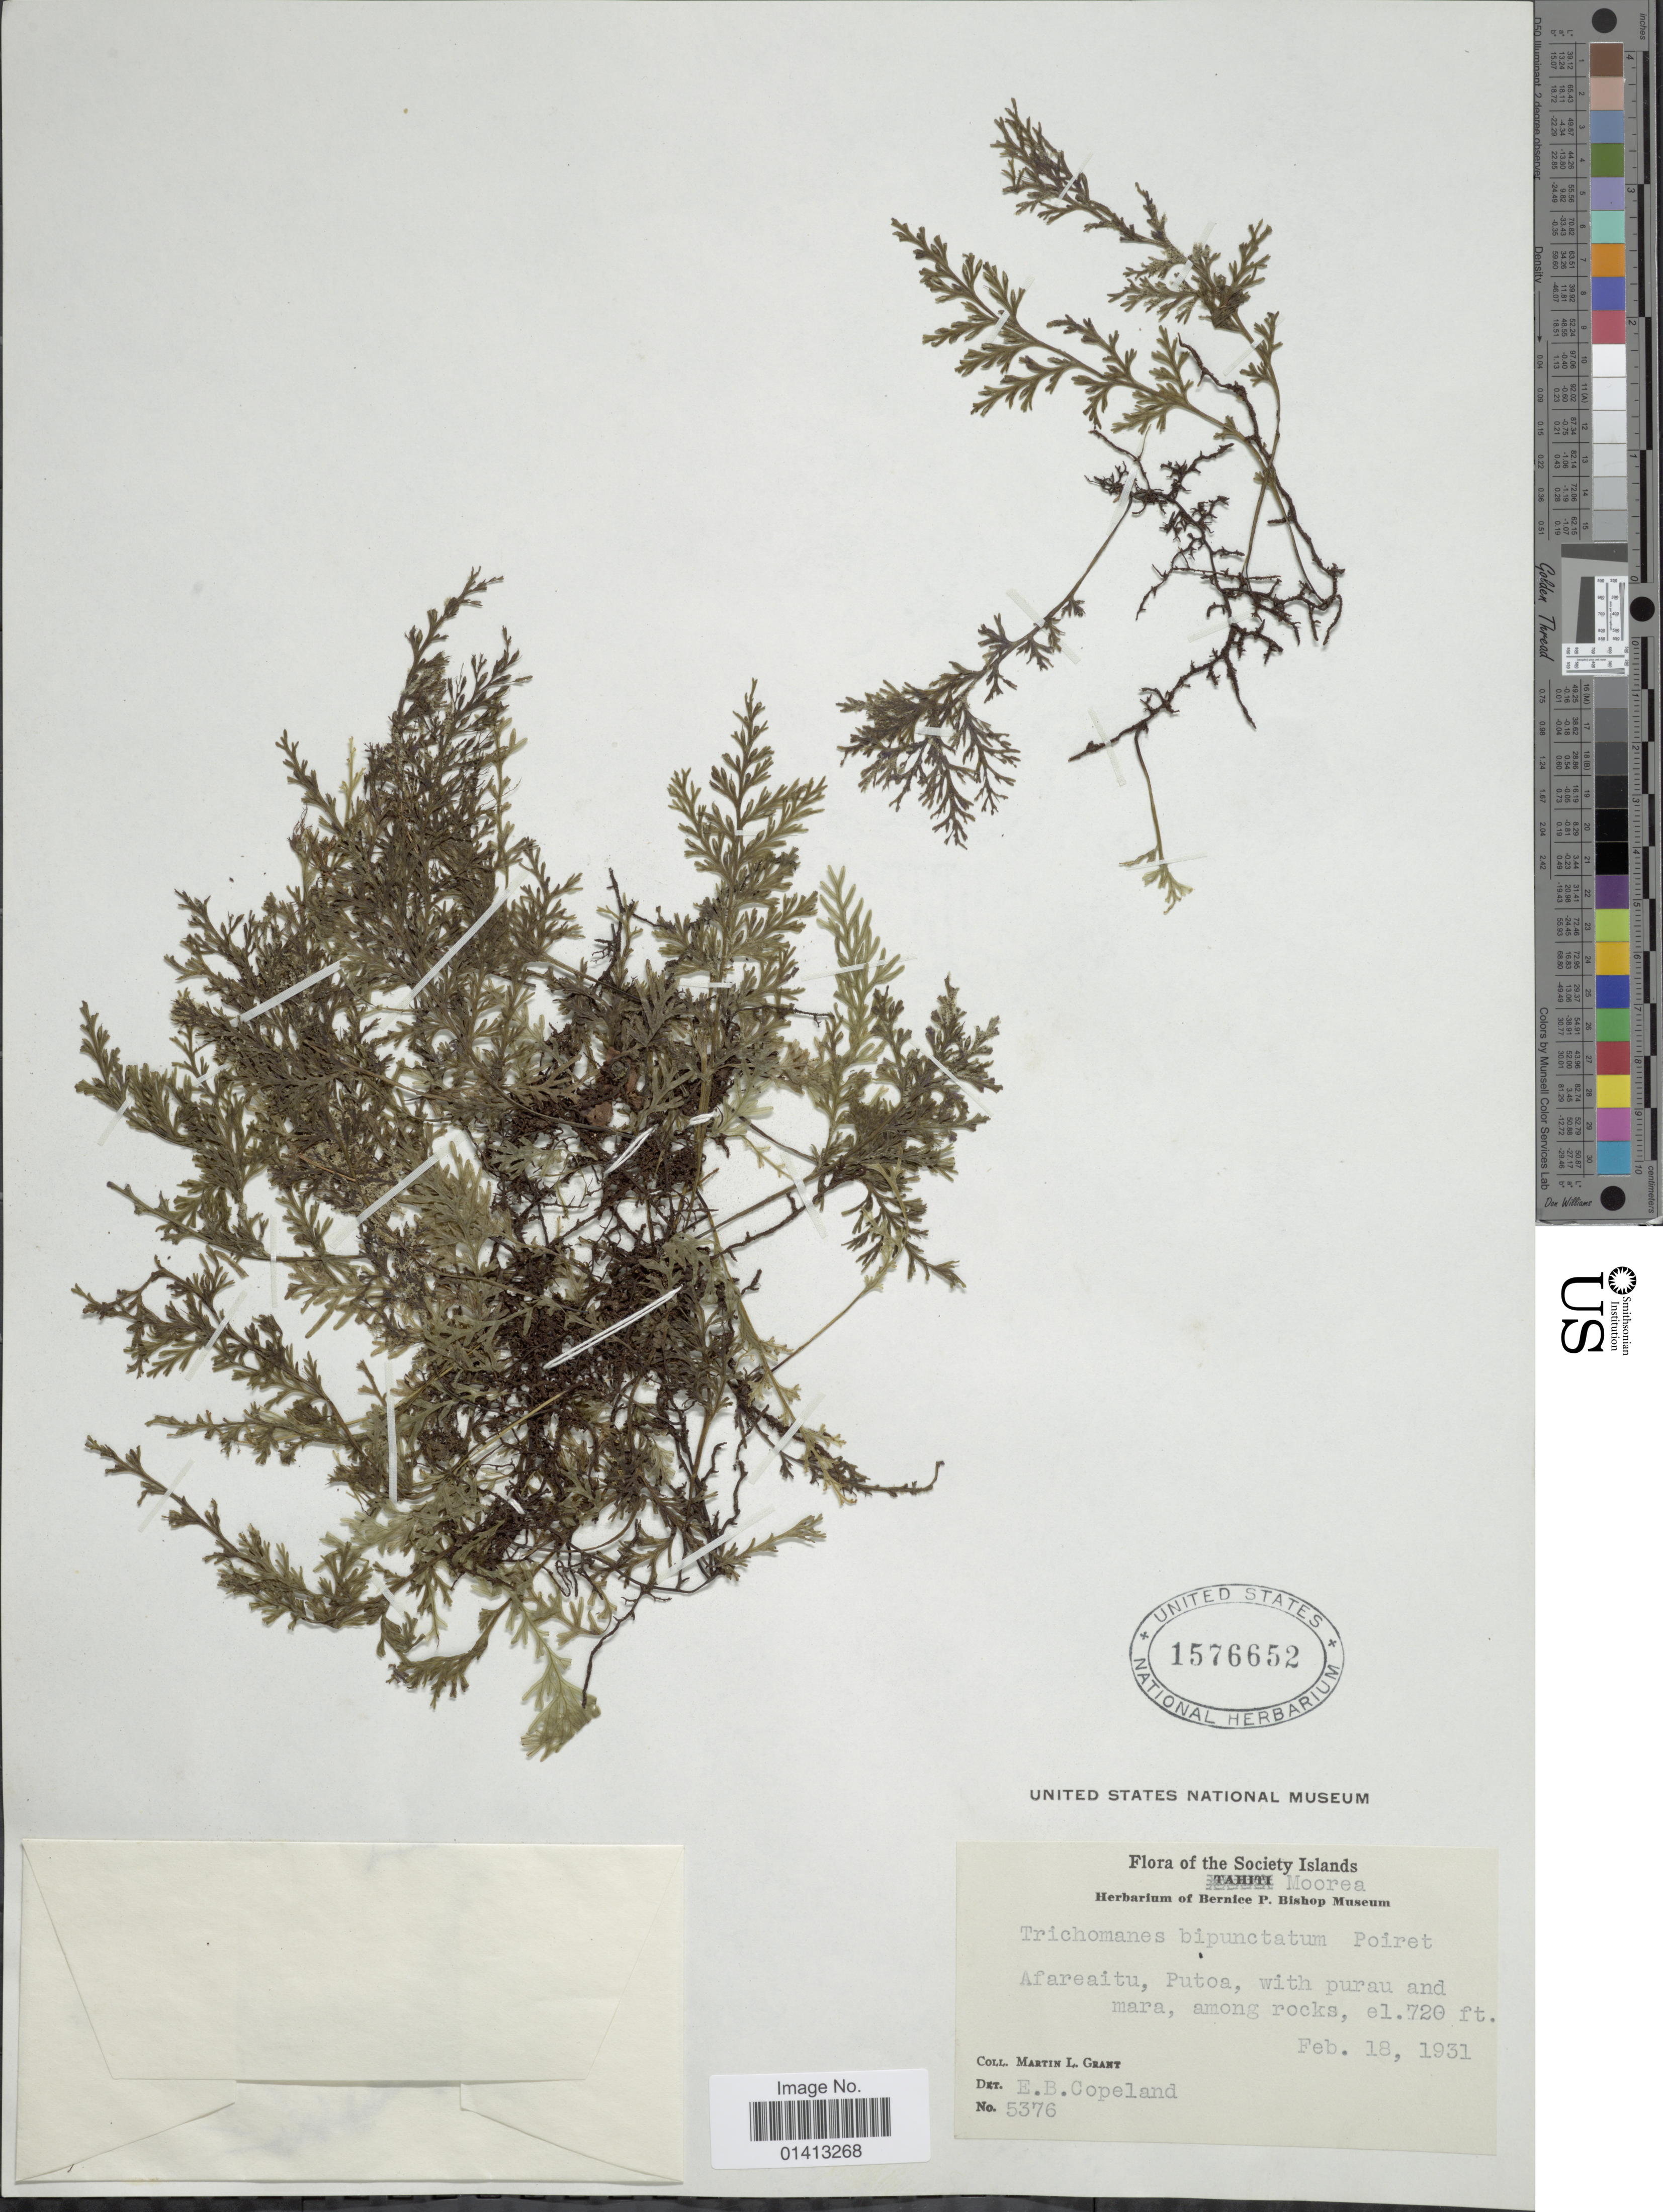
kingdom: Plantae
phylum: Tracheophyta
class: Polypodiopsida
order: Hymenophyllales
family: Hymenophyllaceae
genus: Crepidomanes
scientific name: Crepidomanes bipunctatum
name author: (Poir.) Copel.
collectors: M. L. Grant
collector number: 5376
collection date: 1931-02-18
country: French Polynesia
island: Moorea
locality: The Society Islands, Moorea, Afareaitu, Putoa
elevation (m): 219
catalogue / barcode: US 1576652